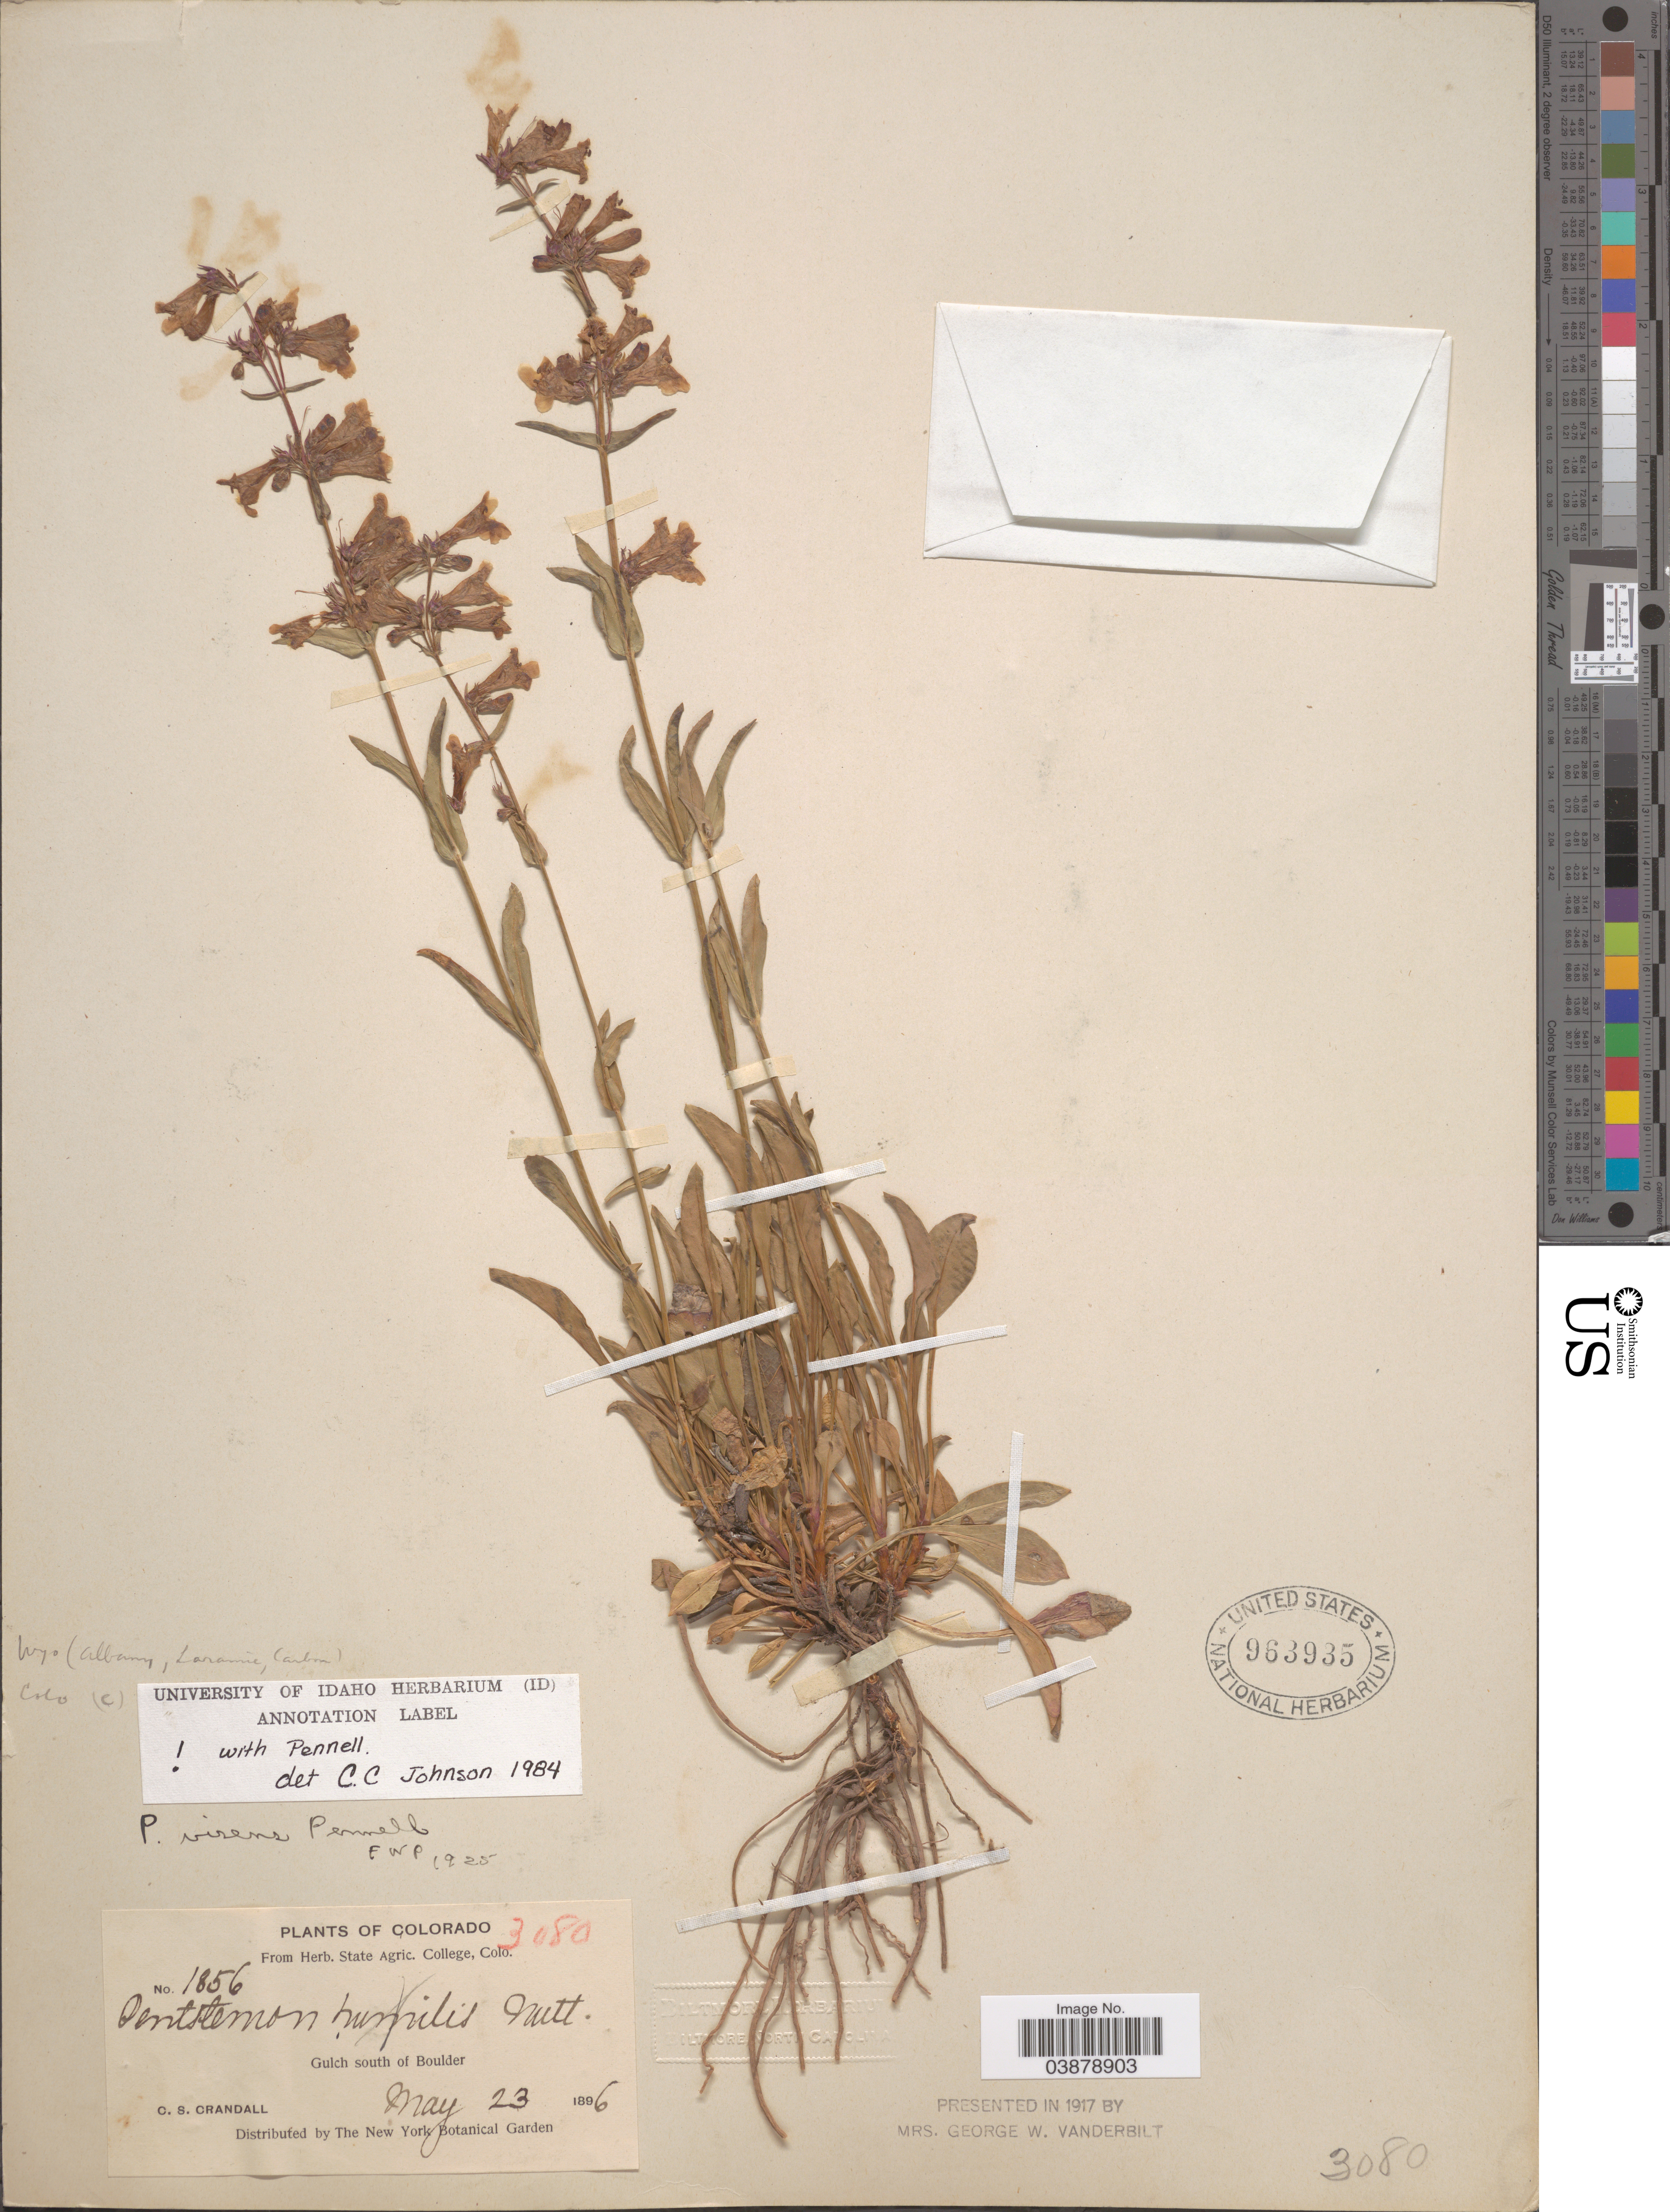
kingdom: Plantae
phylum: Tracheophyta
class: Magnoliopsida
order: Lamiales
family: Plantaginaceae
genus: Penstemon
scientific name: Penstemon virens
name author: Pennell ex Rydb.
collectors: C. Crandall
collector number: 1856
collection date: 1896-05-23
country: United States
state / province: Colorado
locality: Gulch south of Boulder.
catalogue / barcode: US 963935